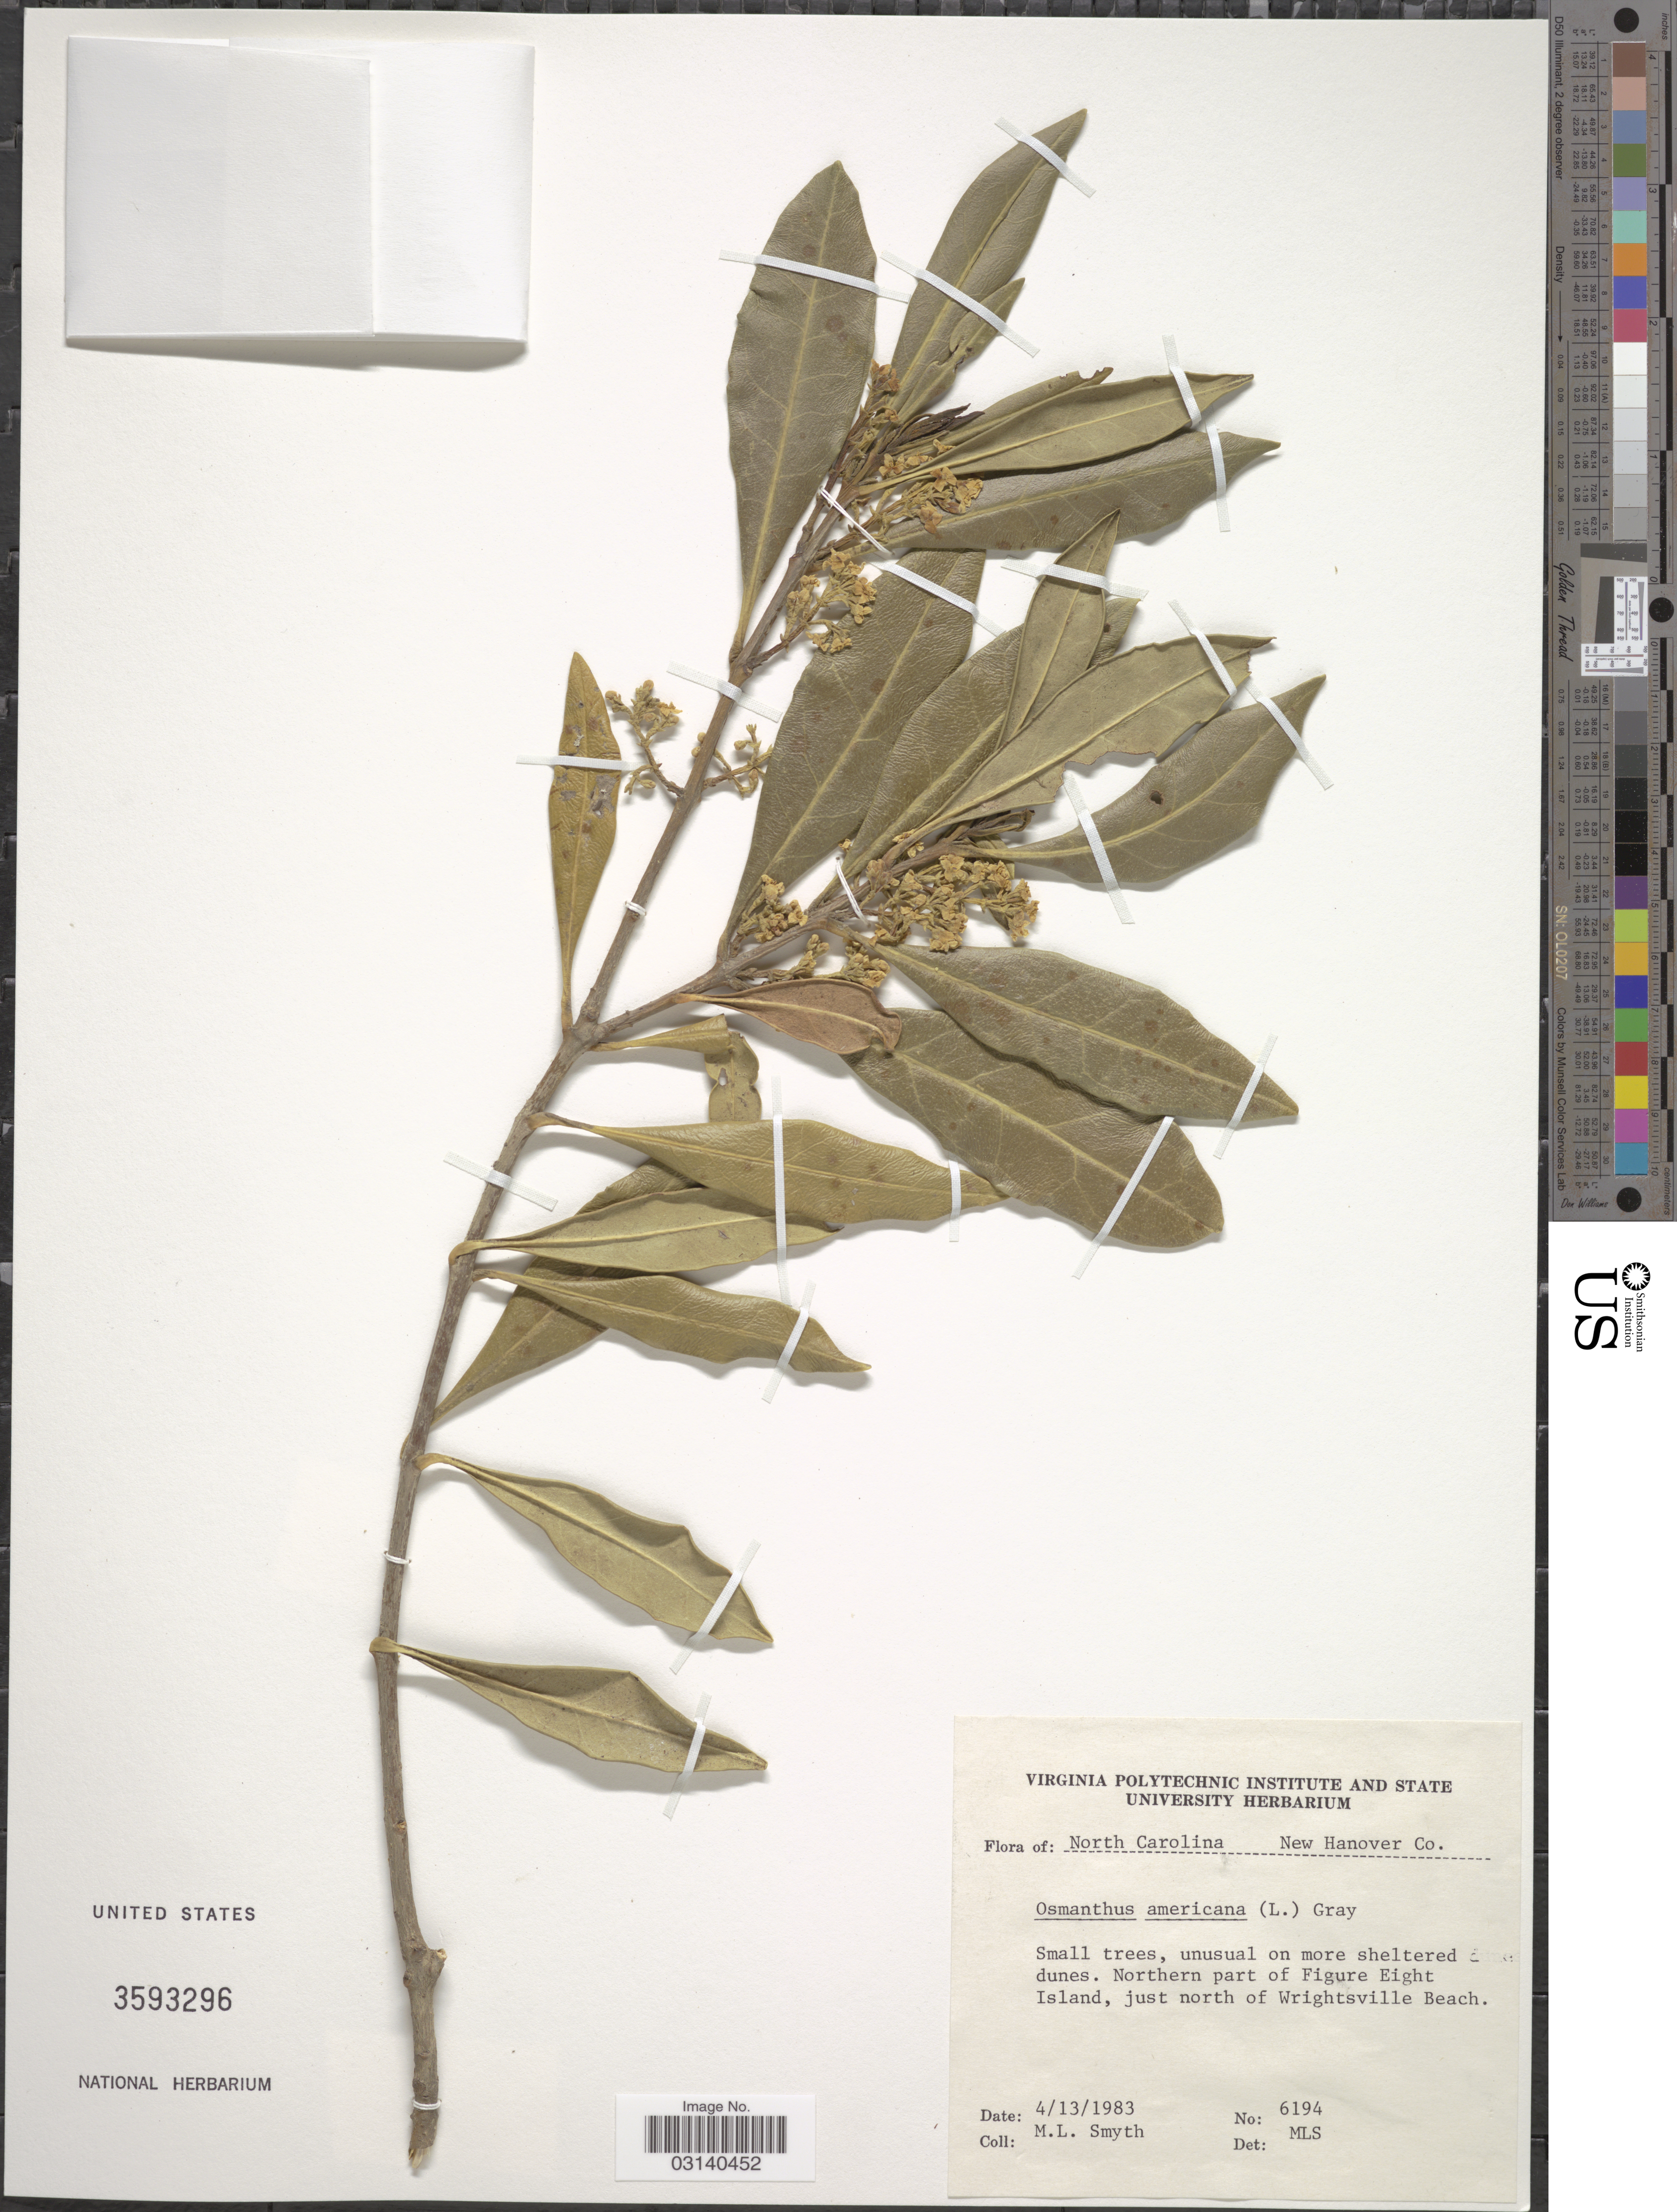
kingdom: Plantae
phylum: Tracheophyta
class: Magnoliopsida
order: Lamiales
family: Oleaceae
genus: Osmanthus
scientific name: Osmanthus americanus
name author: (L.) A. Gray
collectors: M. Smyth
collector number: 6194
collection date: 1983-04-13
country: United States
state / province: North Carolina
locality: New Hanover Co., Northern part of Figure Eight Island, just north of Wrightsville Beach.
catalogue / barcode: US 3593296